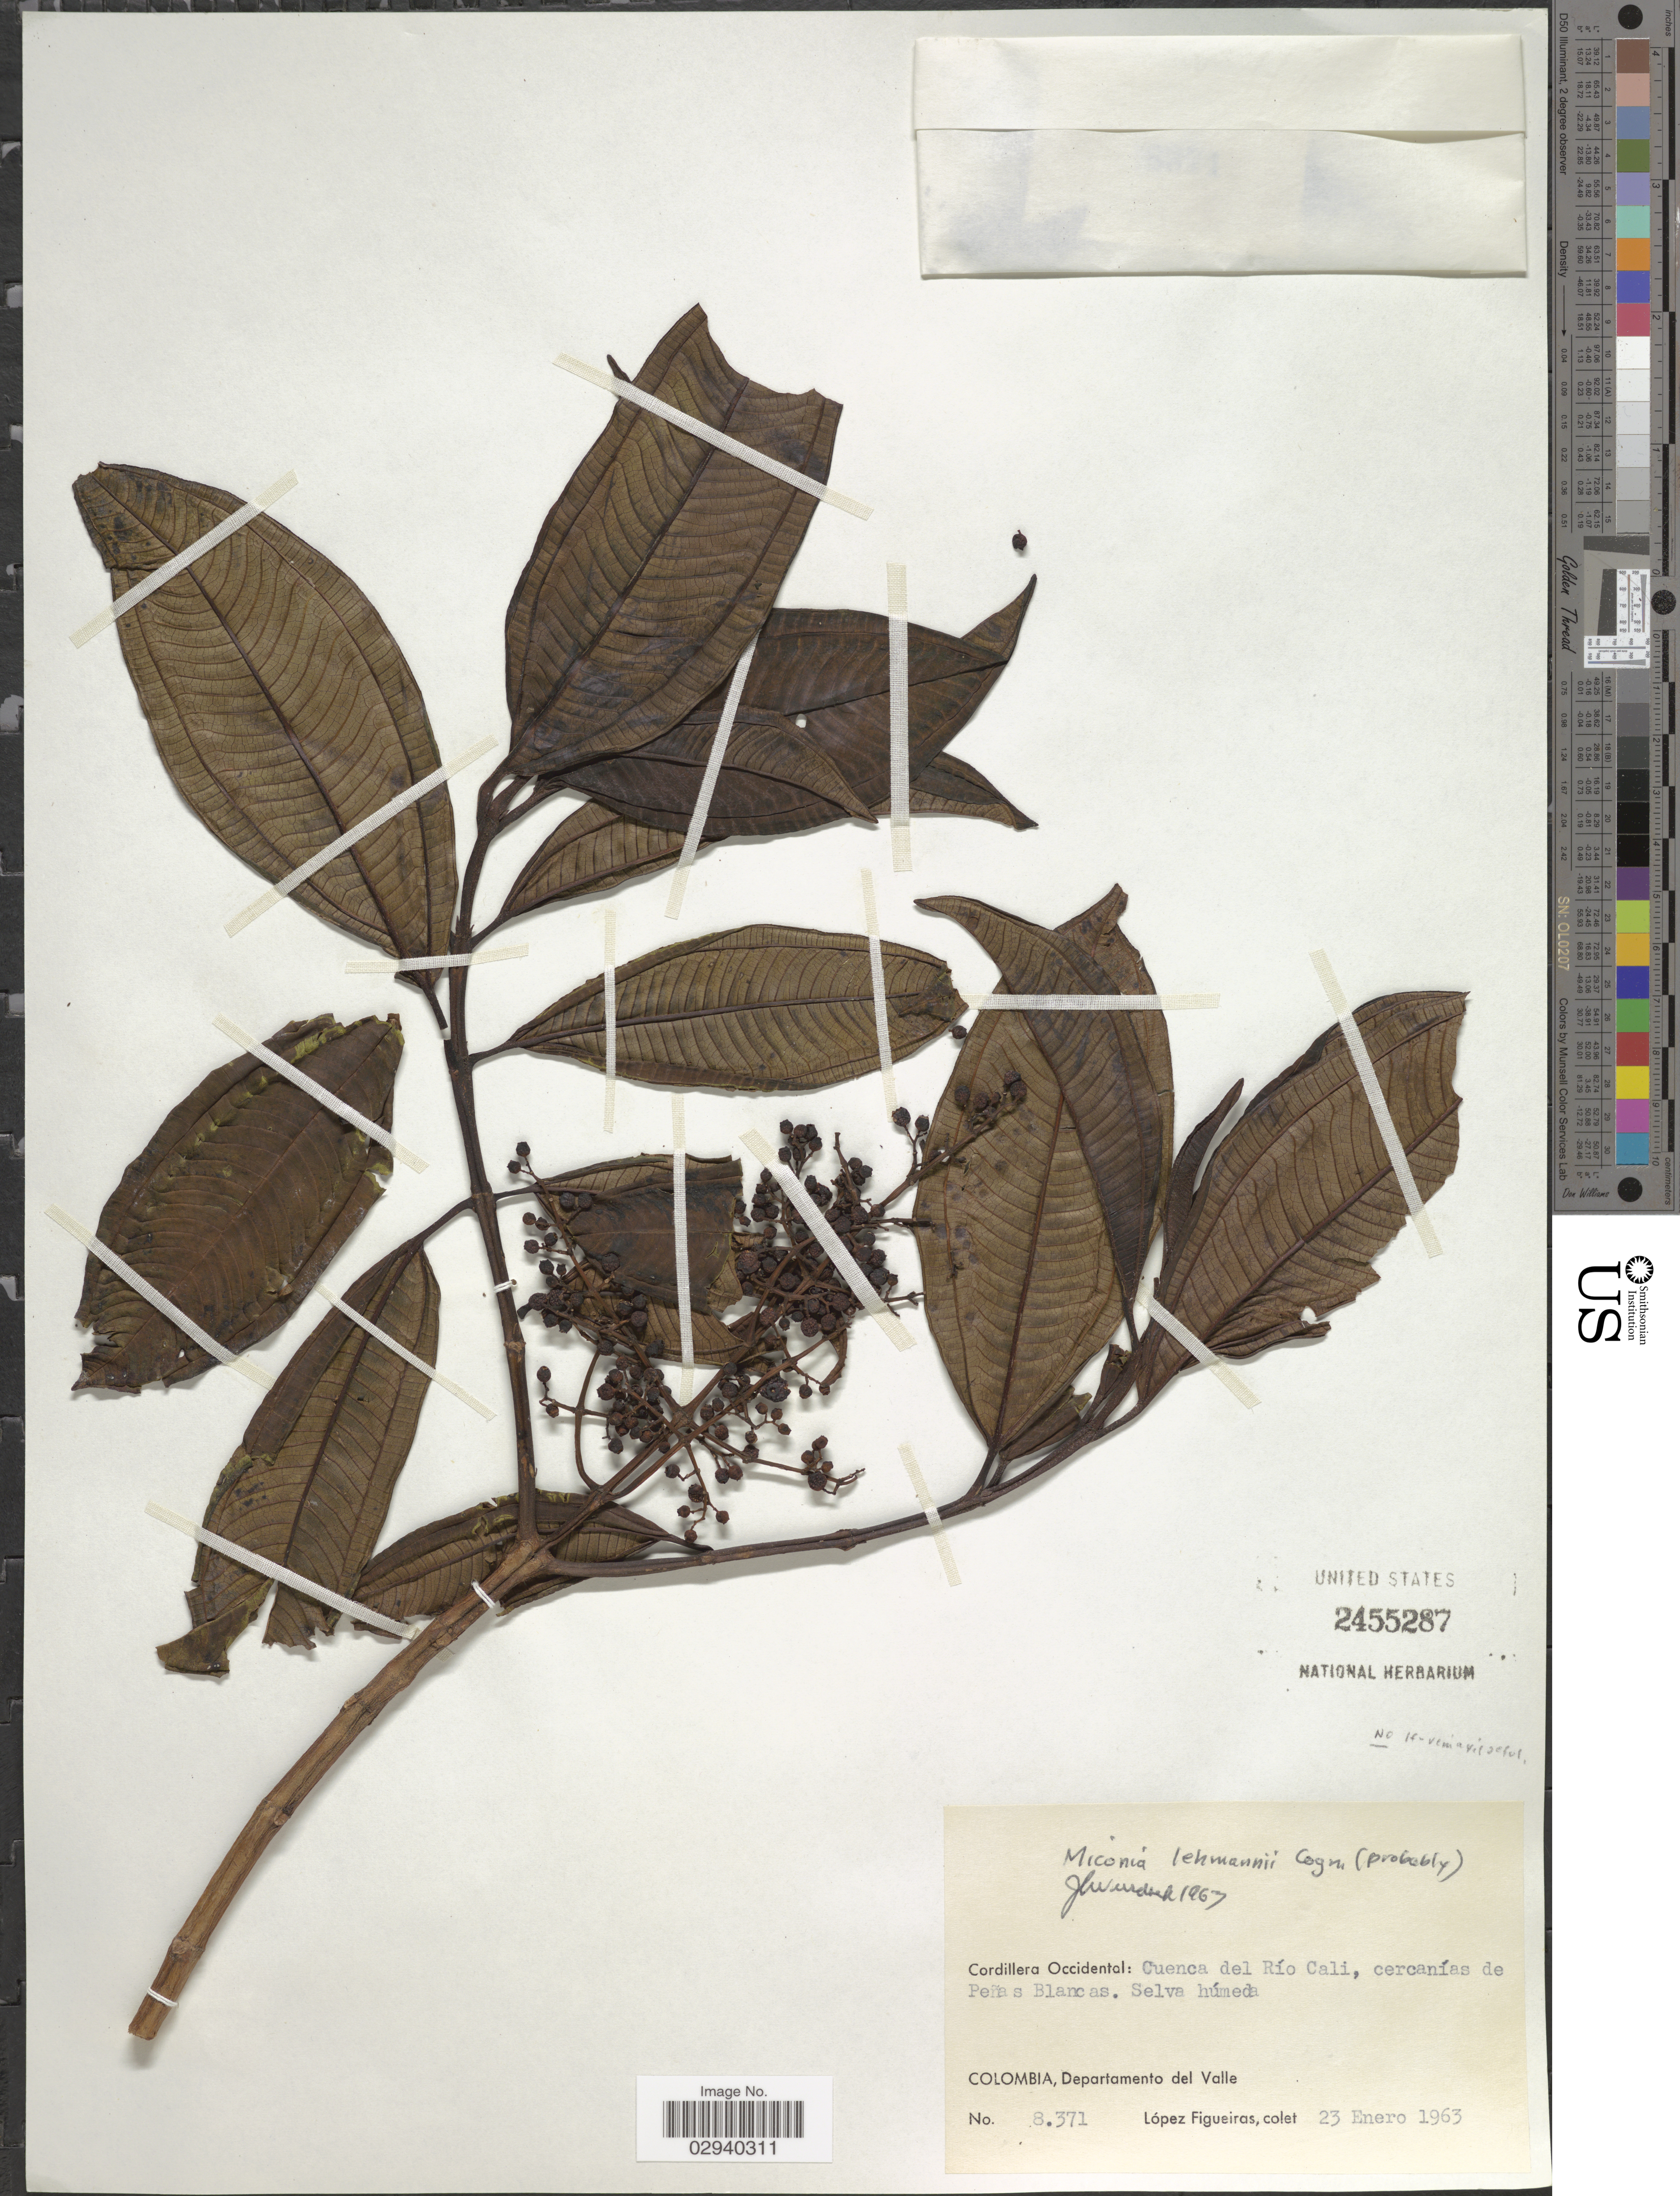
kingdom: Plantae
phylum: Tracheophyta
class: Magnoliopsida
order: Myrtales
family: Melastomataceae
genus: Miconia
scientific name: Miconia lehmannii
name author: Cogn.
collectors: M. López Figueiras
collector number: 8371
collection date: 1963-01-23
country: Colombia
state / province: Valle del Cauca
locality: Cordillera Occidental: Cuenca del Río Cali, cercanías de Peñas Blancas. Departamento del Valle.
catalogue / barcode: US 2455287